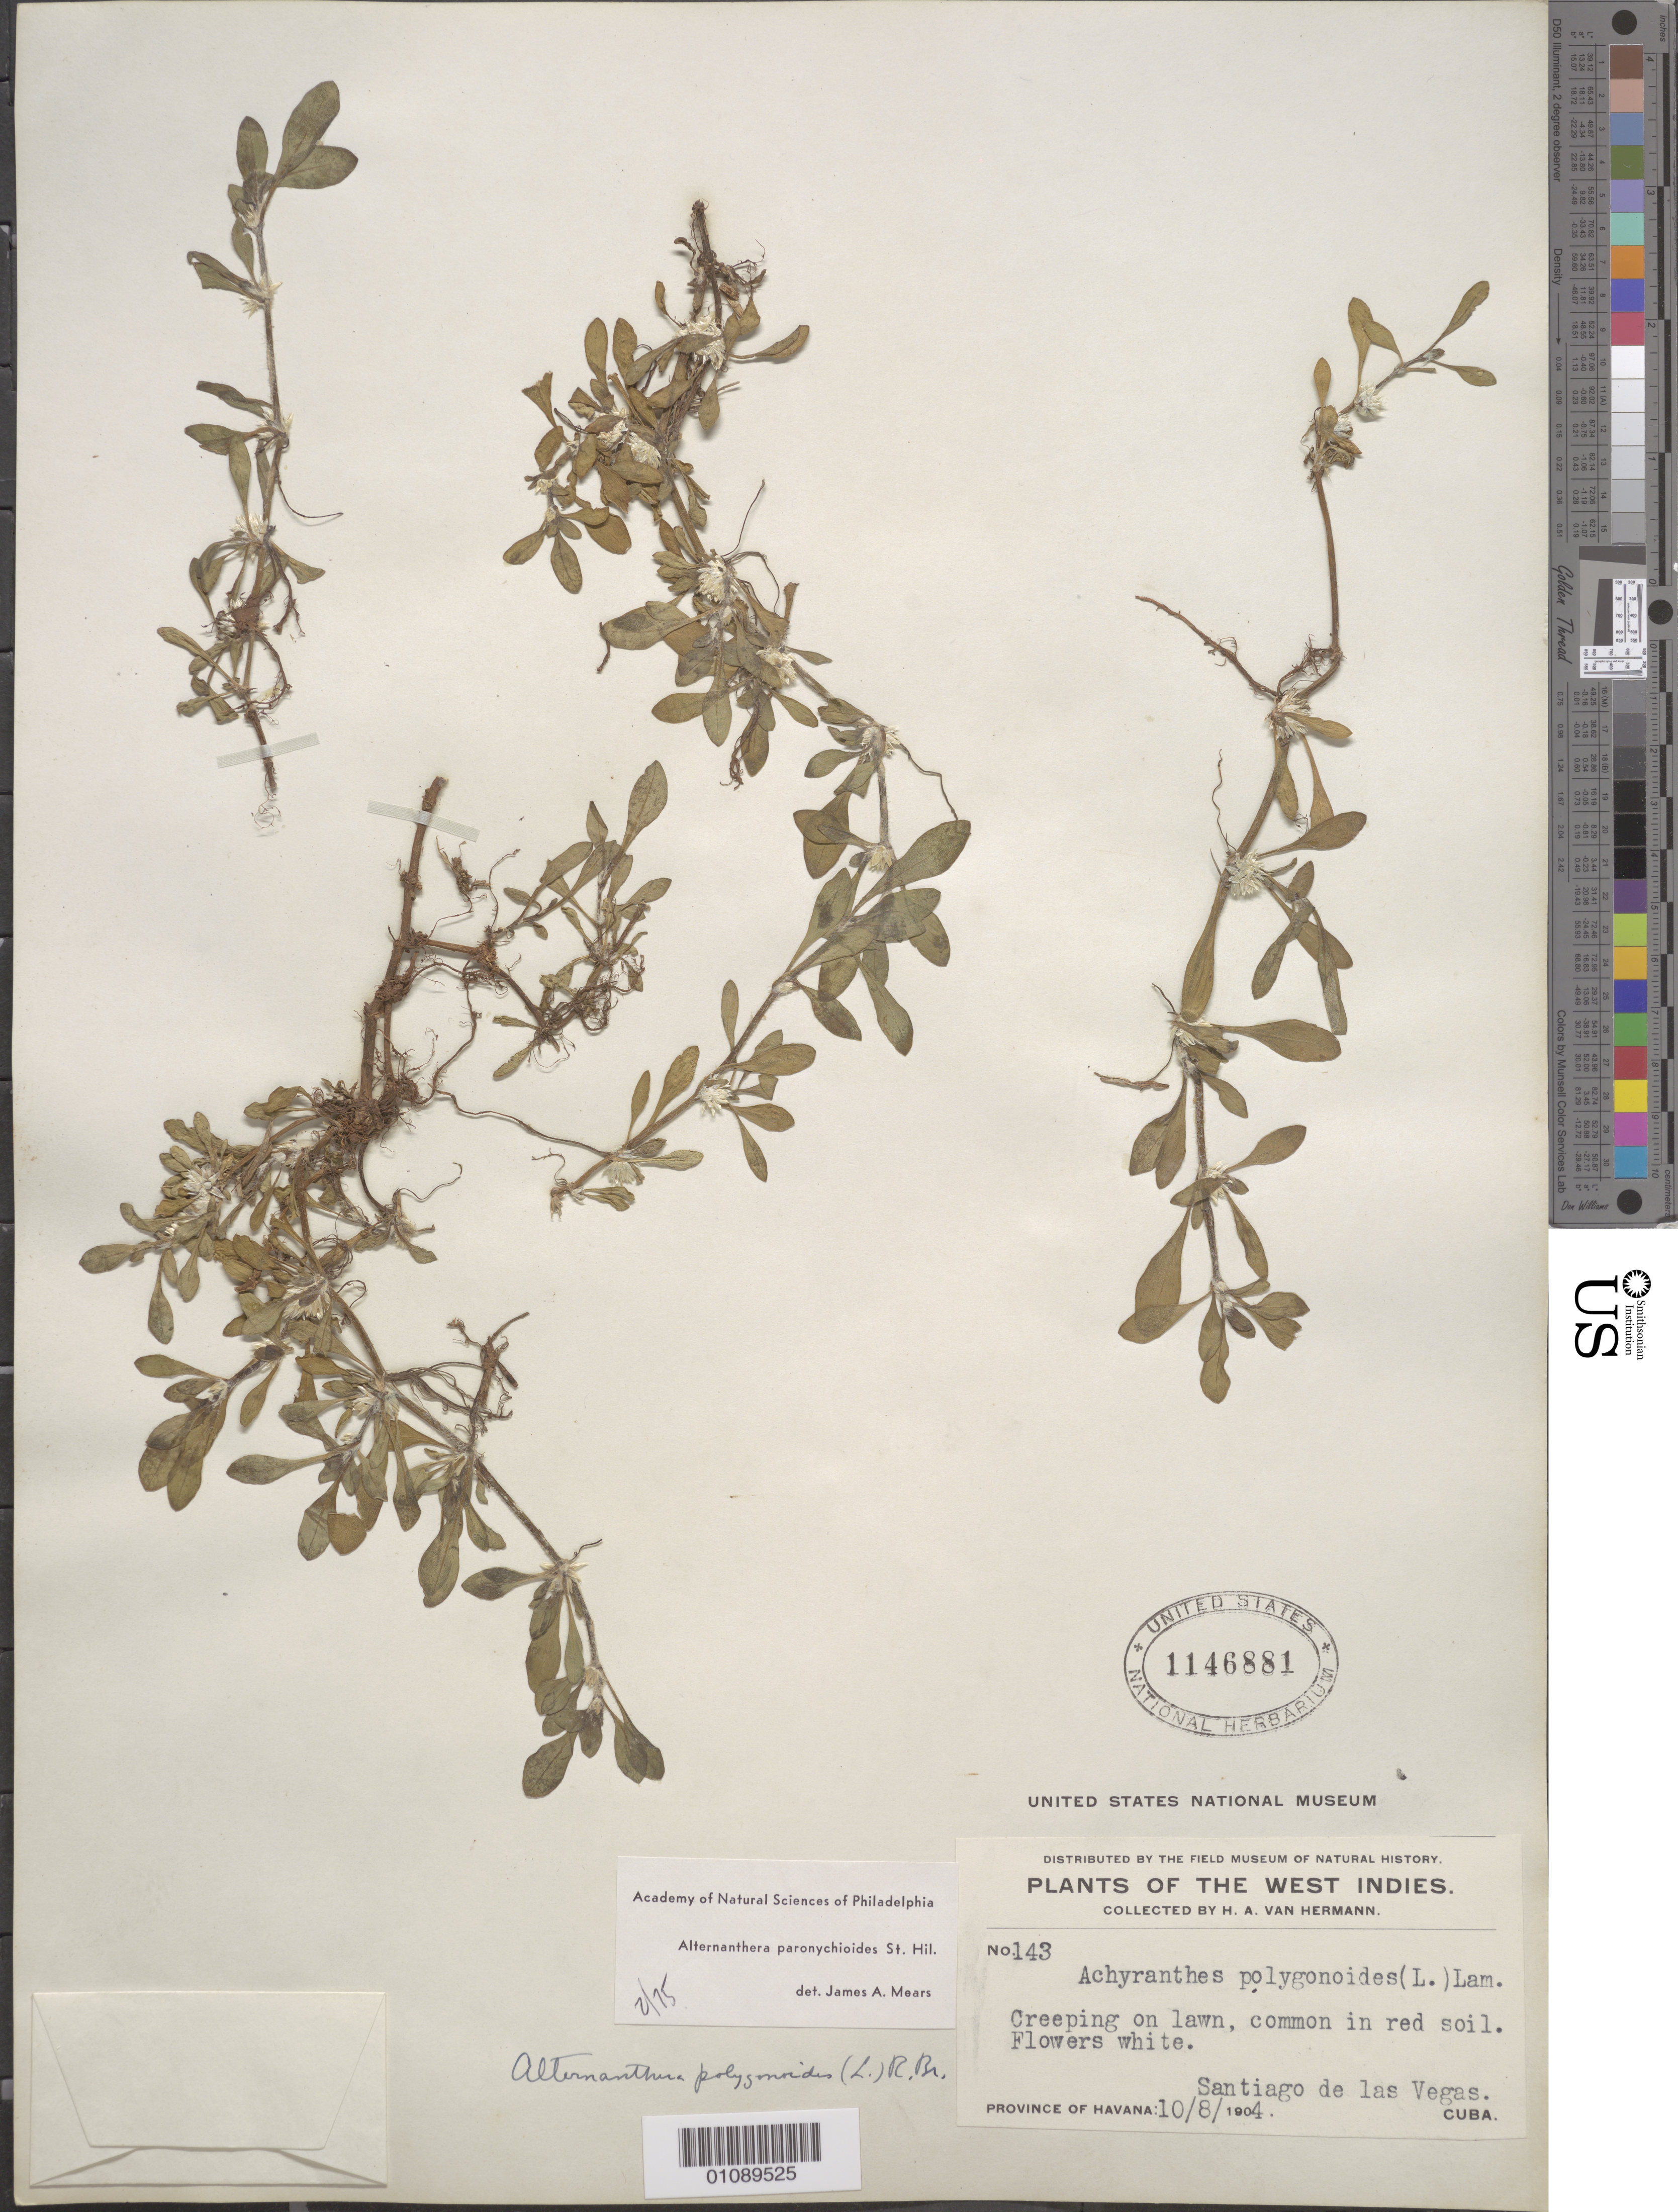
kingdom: Plantae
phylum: Tracheophyta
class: Magnoliopsida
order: Caryophyllales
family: Amaranthaceae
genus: Alternanthera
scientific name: Alternanthera paronychioides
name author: A. St.-Hil.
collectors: H. A. Van Hermann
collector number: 143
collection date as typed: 10 Aug 1904 or 08 Oct 1904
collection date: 1904-08-10 or 1904-10-08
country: Cuba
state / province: La Habana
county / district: Municipio Boyeros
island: Cuba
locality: Santiago de las Vegas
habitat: Creeping on lawn, common in red soil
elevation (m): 97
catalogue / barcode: US 1146881